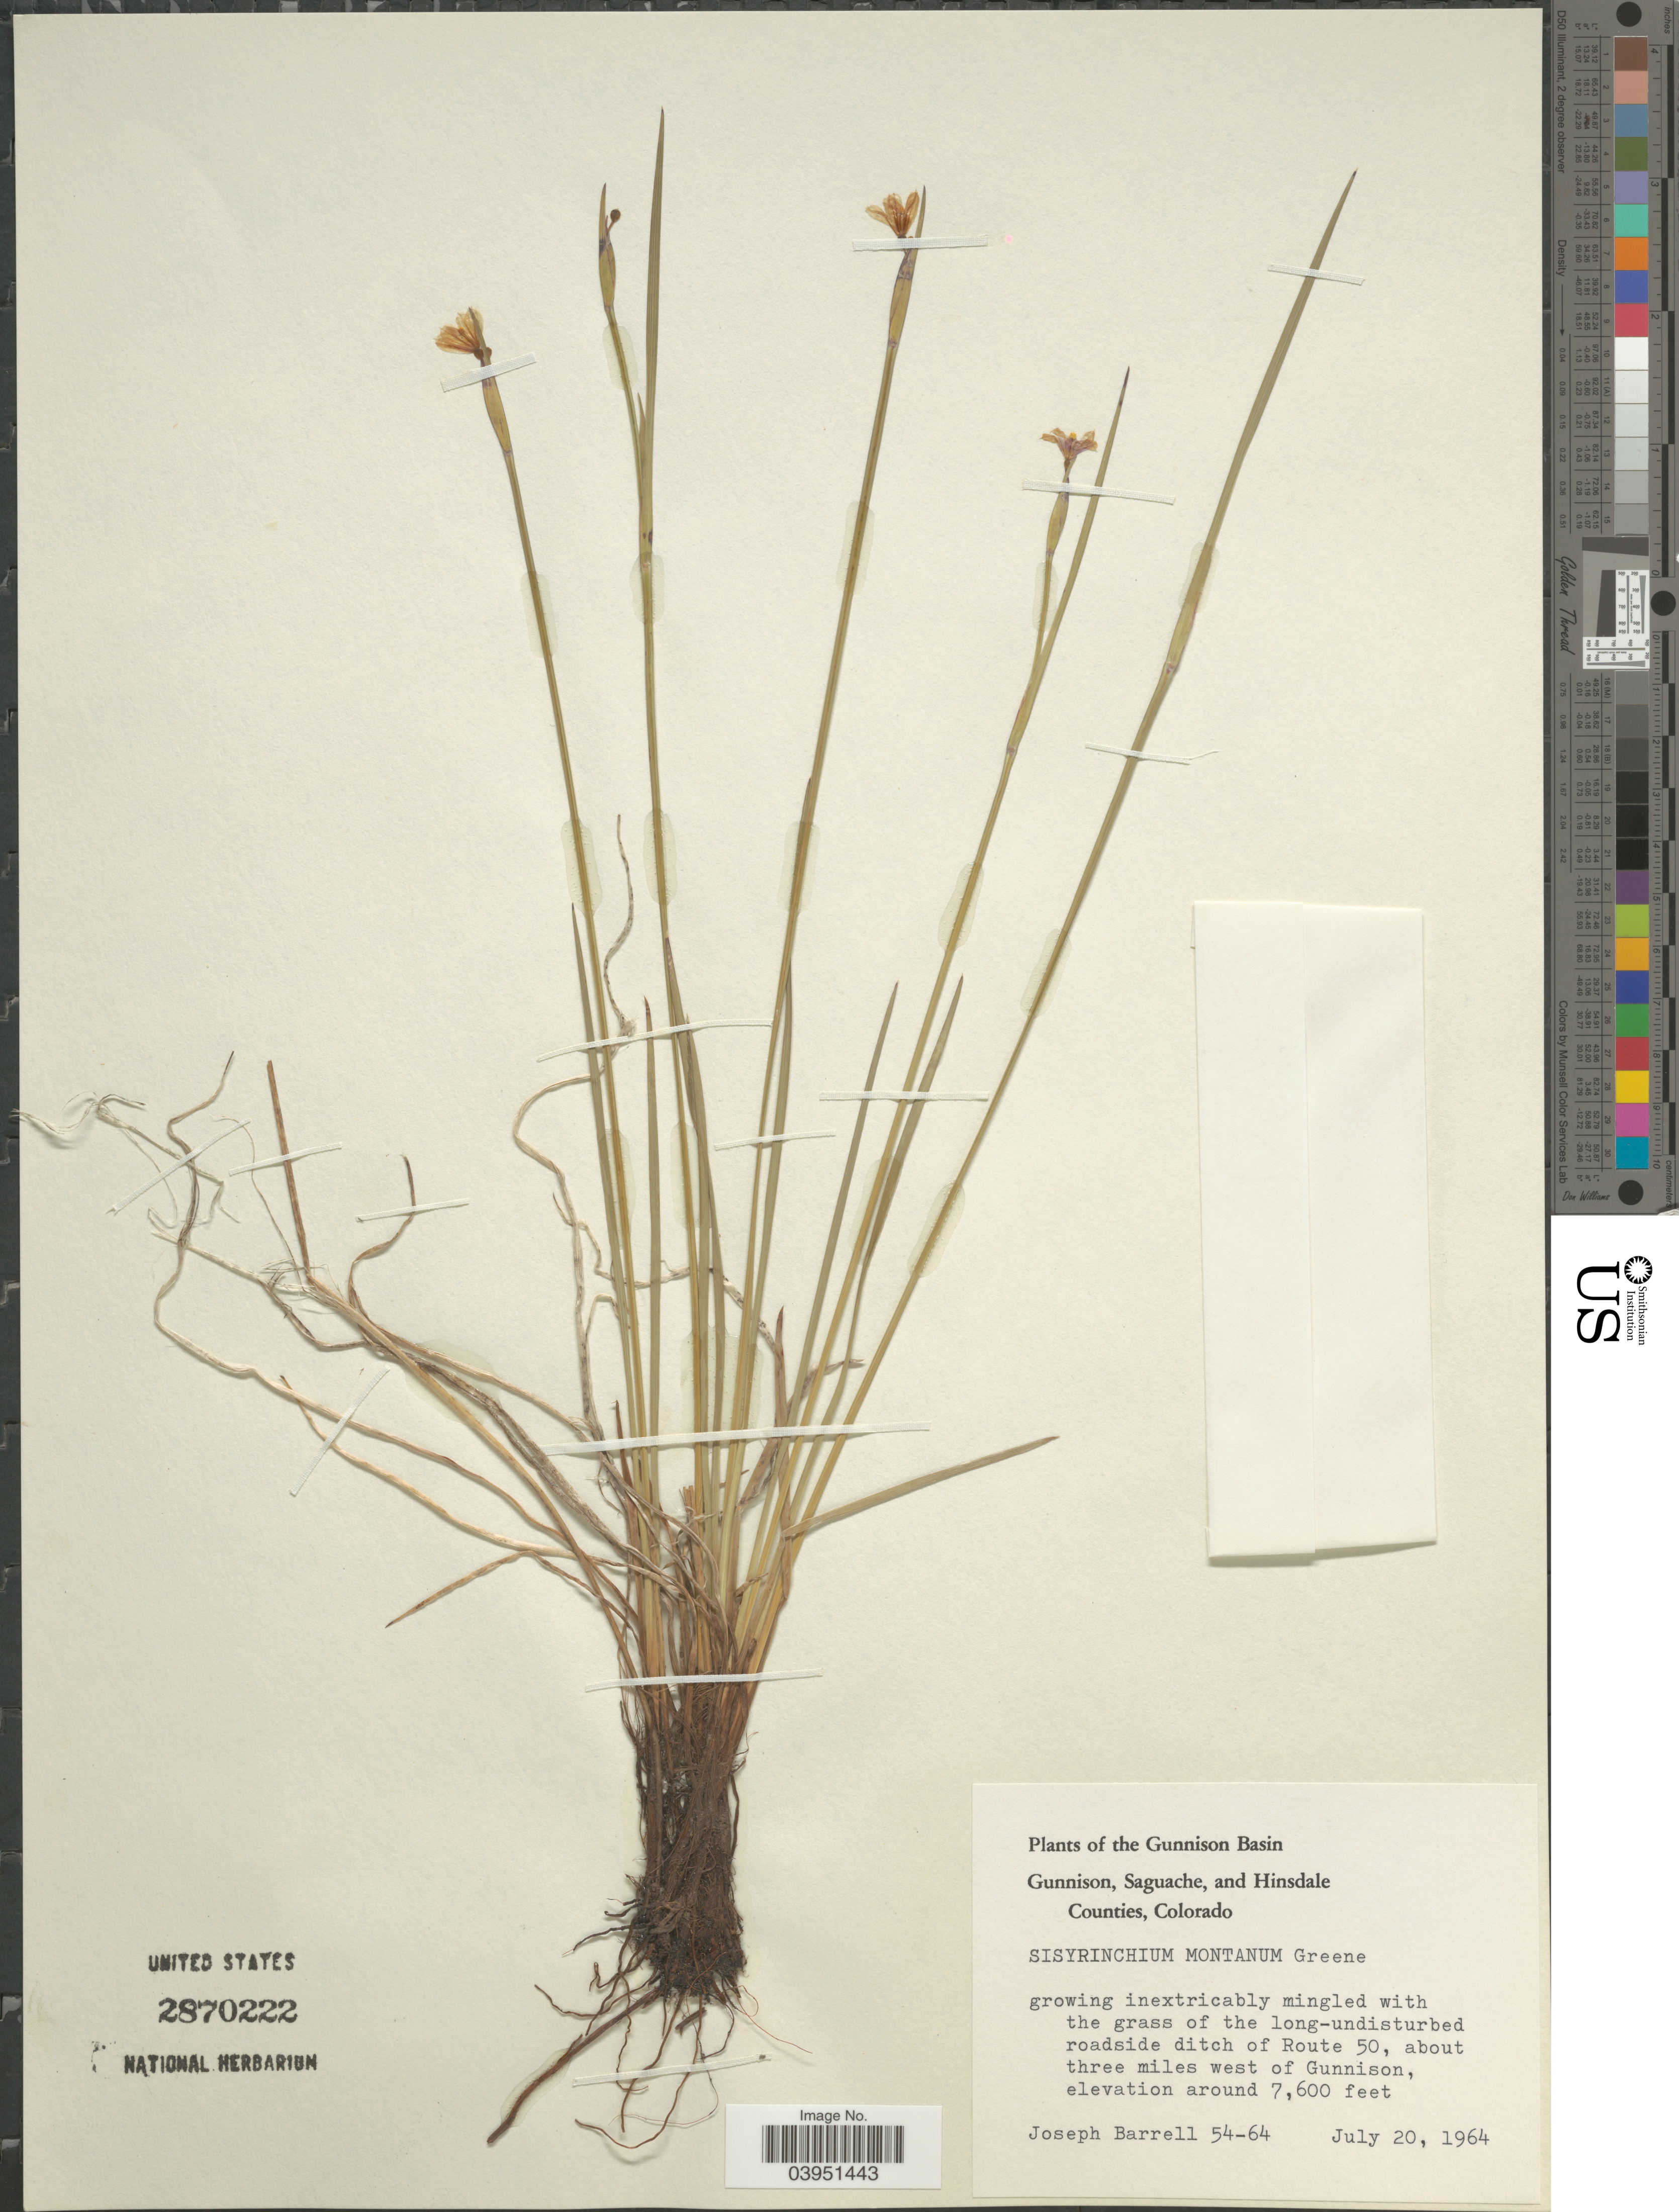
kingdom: Plantae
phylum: Tracheophyta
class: Liliopsida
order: Asparagales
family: Iridaceae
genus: Sisyrinchium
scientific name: Sisyrinchium montanum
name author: Greene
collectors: J. Barrell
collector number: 54-64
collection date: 1964-07-20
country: United States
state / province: Colorado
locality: The Gunnison Basin. Roadside ditch of Route 50, about three miles west of Gunnison.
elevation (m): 2316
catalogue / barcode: US 2870222